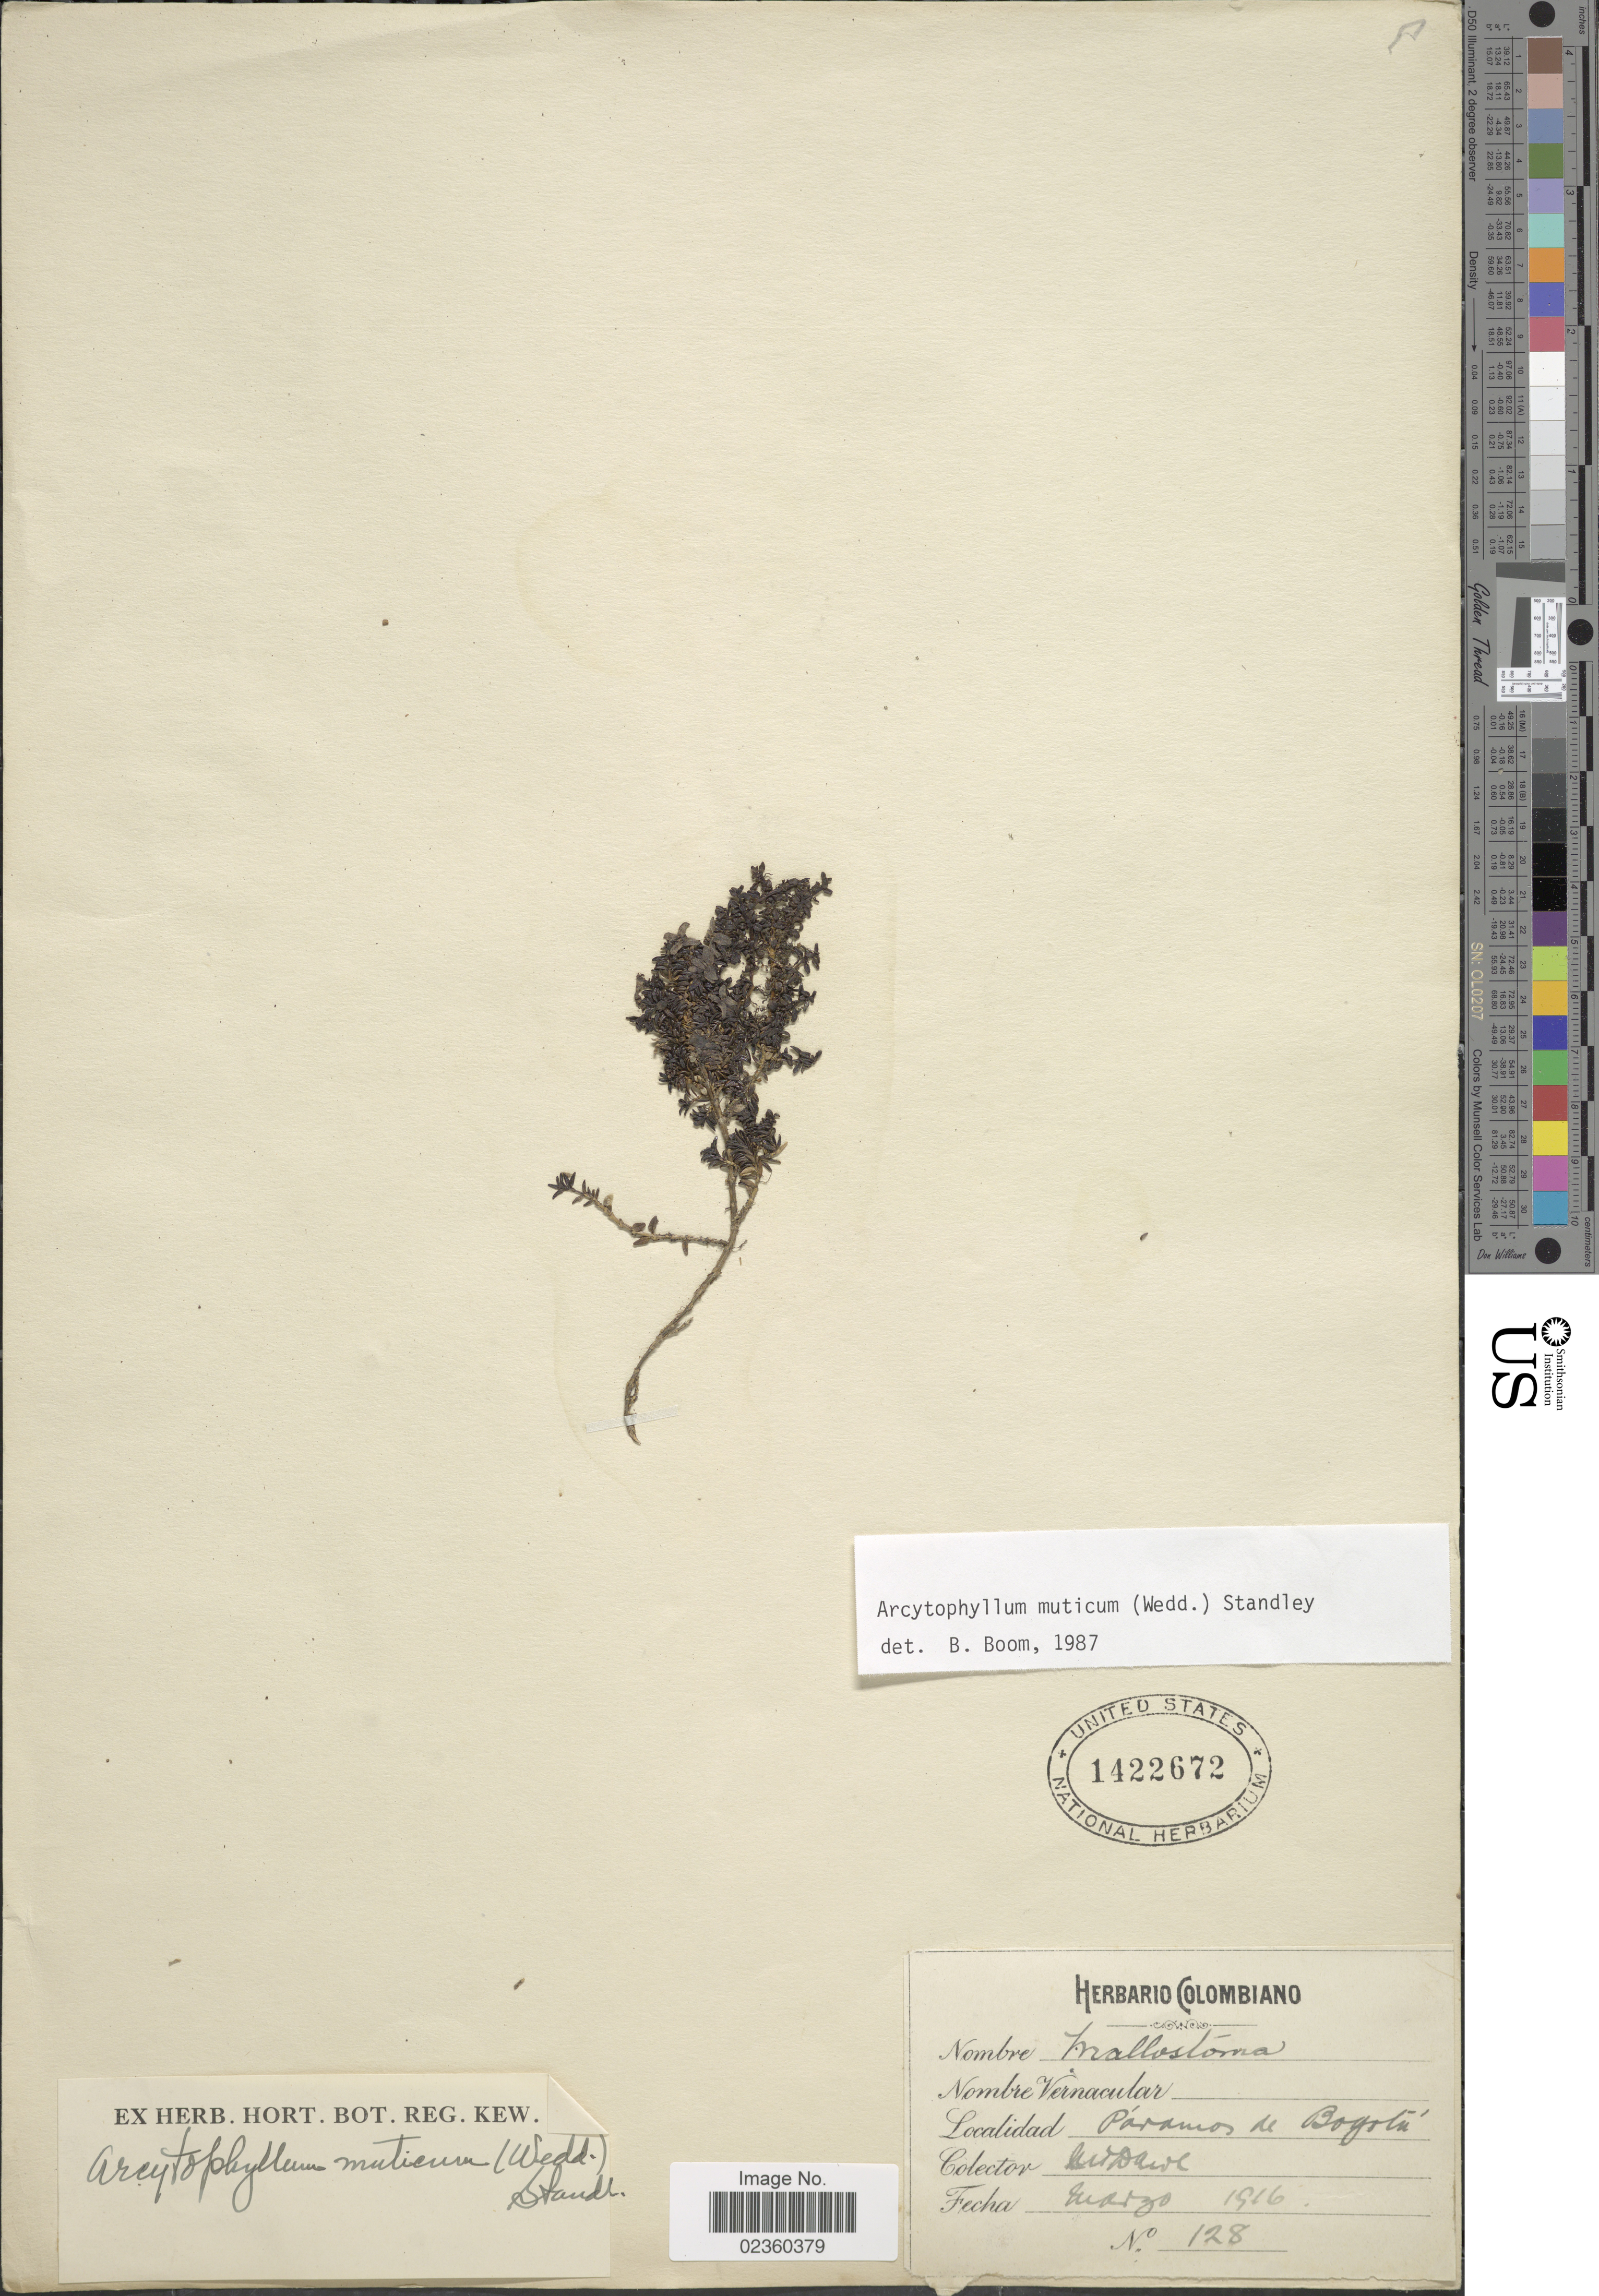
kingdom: Plantae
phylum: Tracheophyta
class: Magnoliopsida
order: Gentianales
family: Rubiaceae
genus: Arcytophyllum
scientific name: Arcytophyllum muticum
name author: (Wedd.) Standl.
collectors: M. T. Dawe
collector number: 128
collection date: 1916-03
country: Colombia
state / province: Bogota D.C.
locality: Páramos de Bogotá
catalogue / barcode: US 1422672